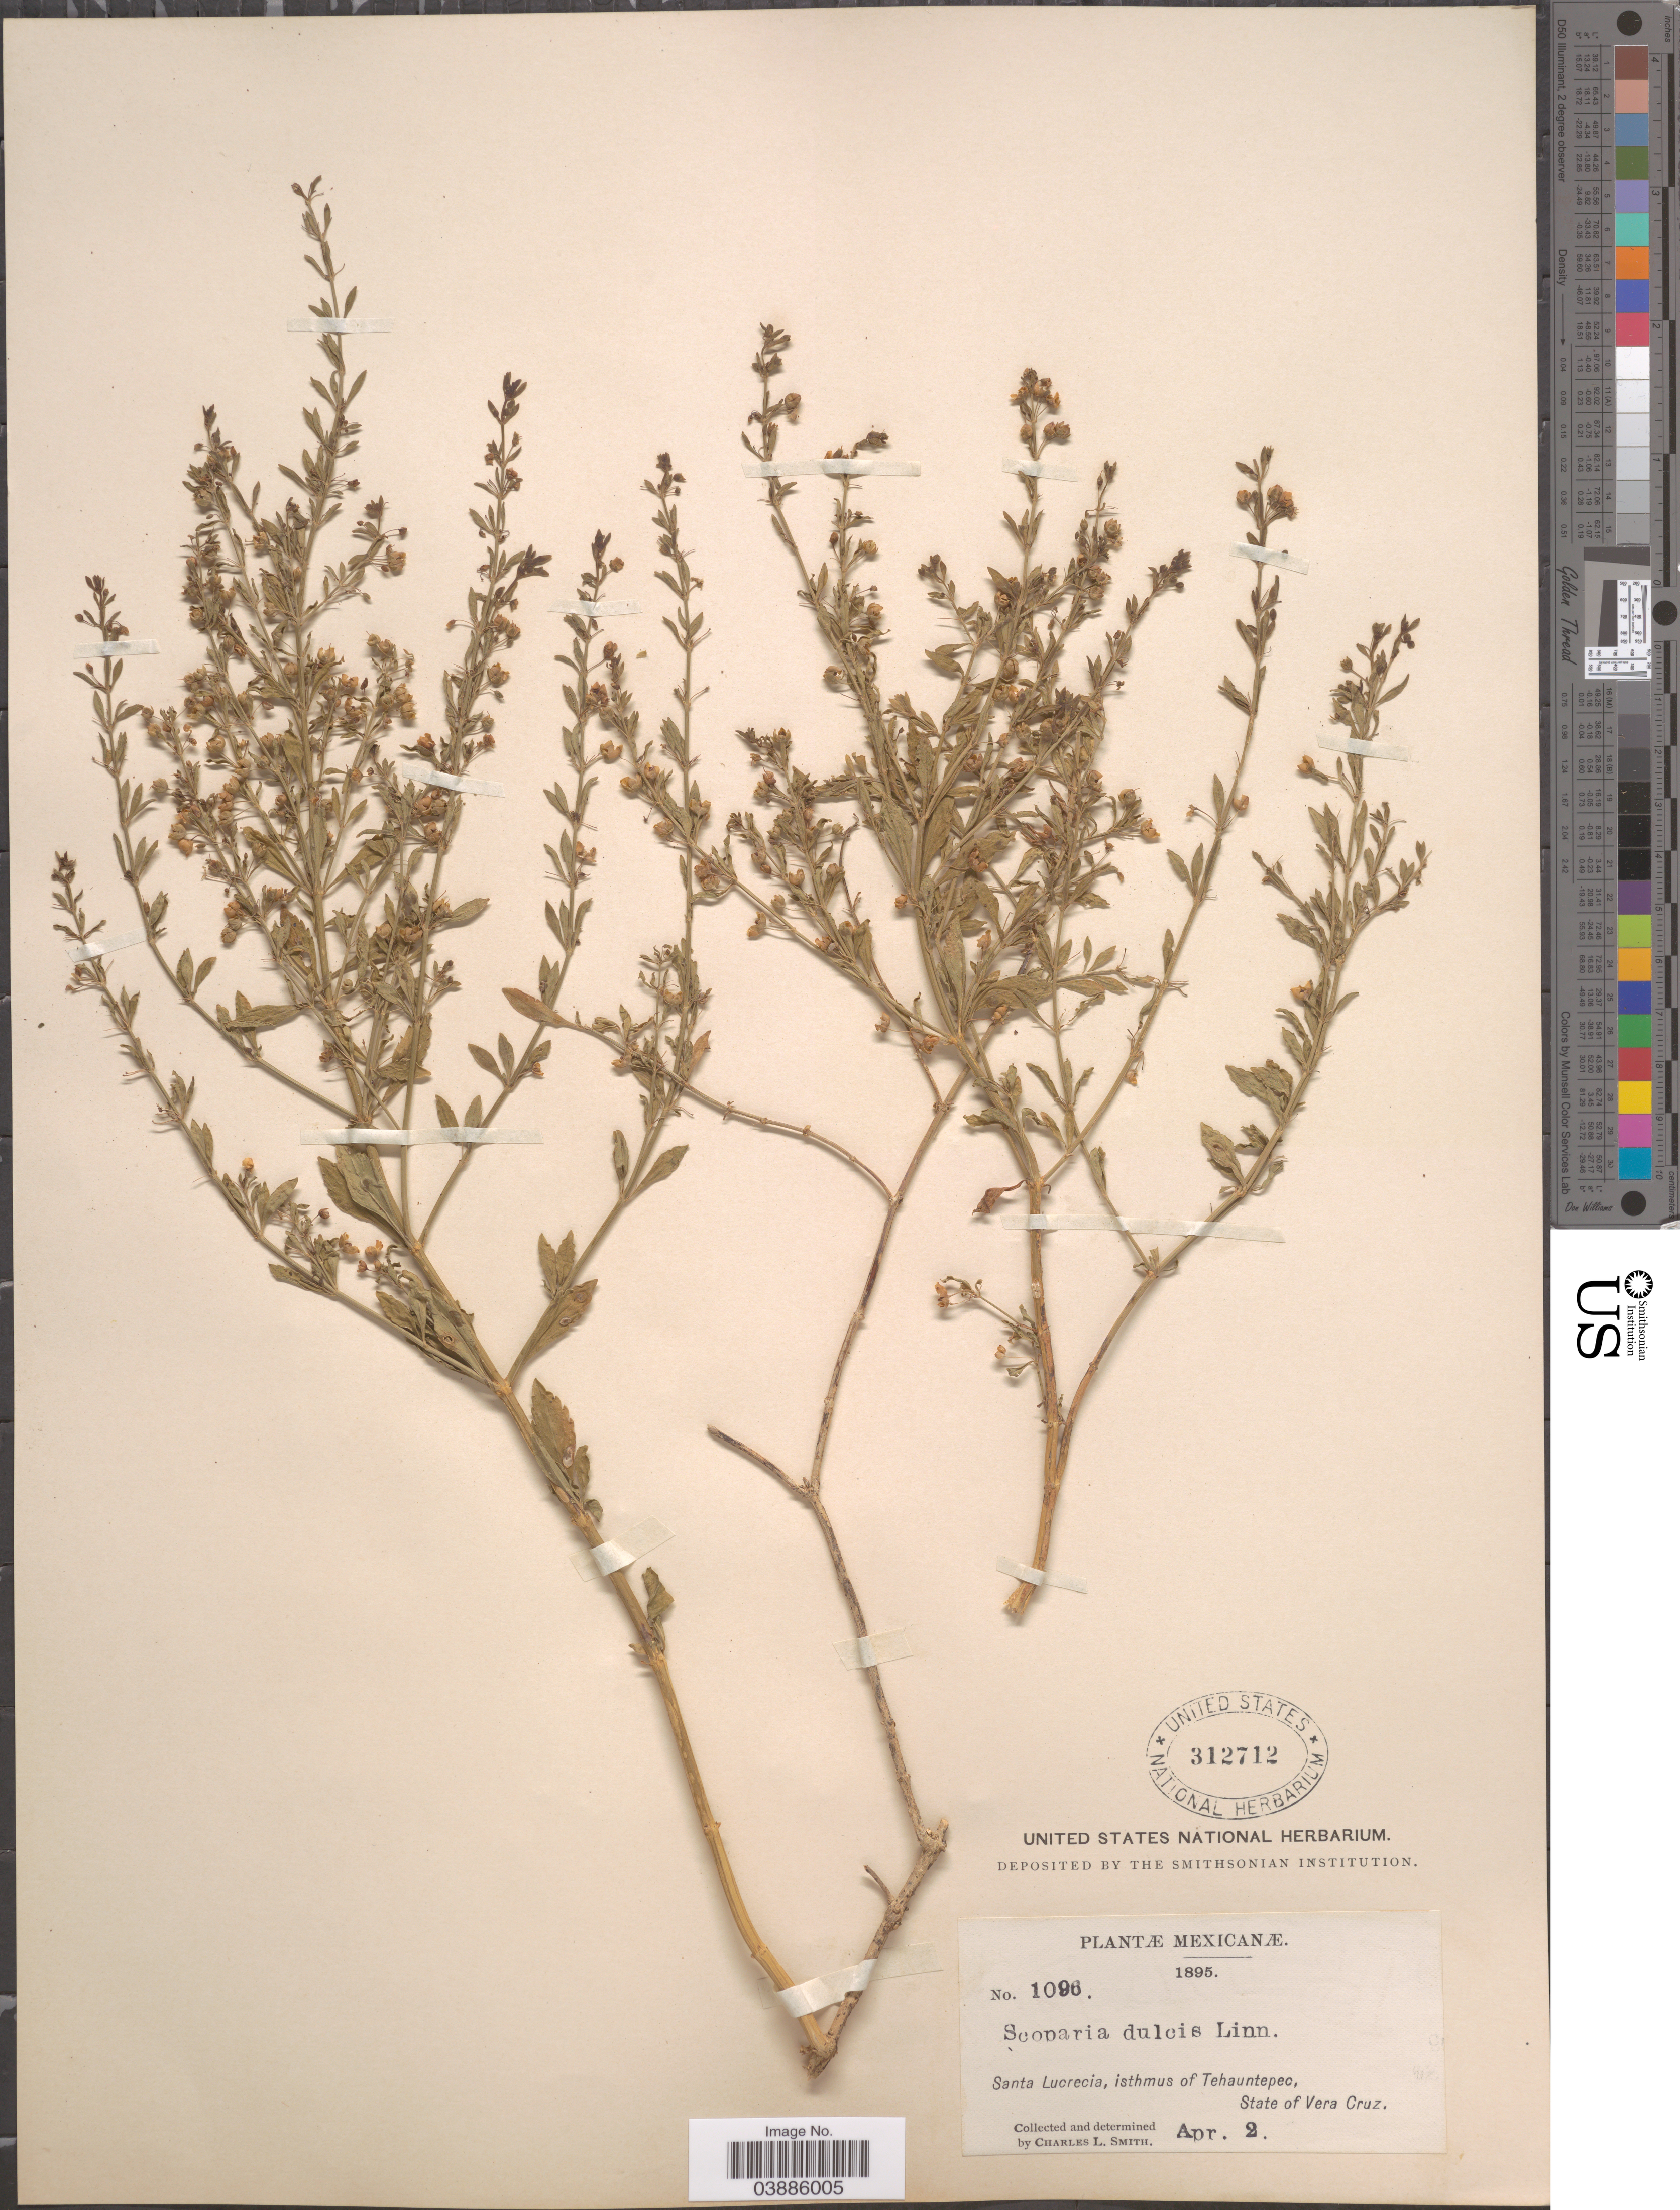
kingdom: Plantae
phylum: Tracheophyta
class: Magnoliopsida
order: Lamiales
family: Plantaginaceae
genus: Scoparia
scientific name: Scoparia dulcis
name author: L.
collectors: C. L. Smith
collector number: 1096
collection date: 1895-04-02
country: Mexico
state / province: Veracruz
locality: Santa Lucrecia, isthmus of Tehauntepec, State of Vera Cruz.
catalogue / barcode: US 312712